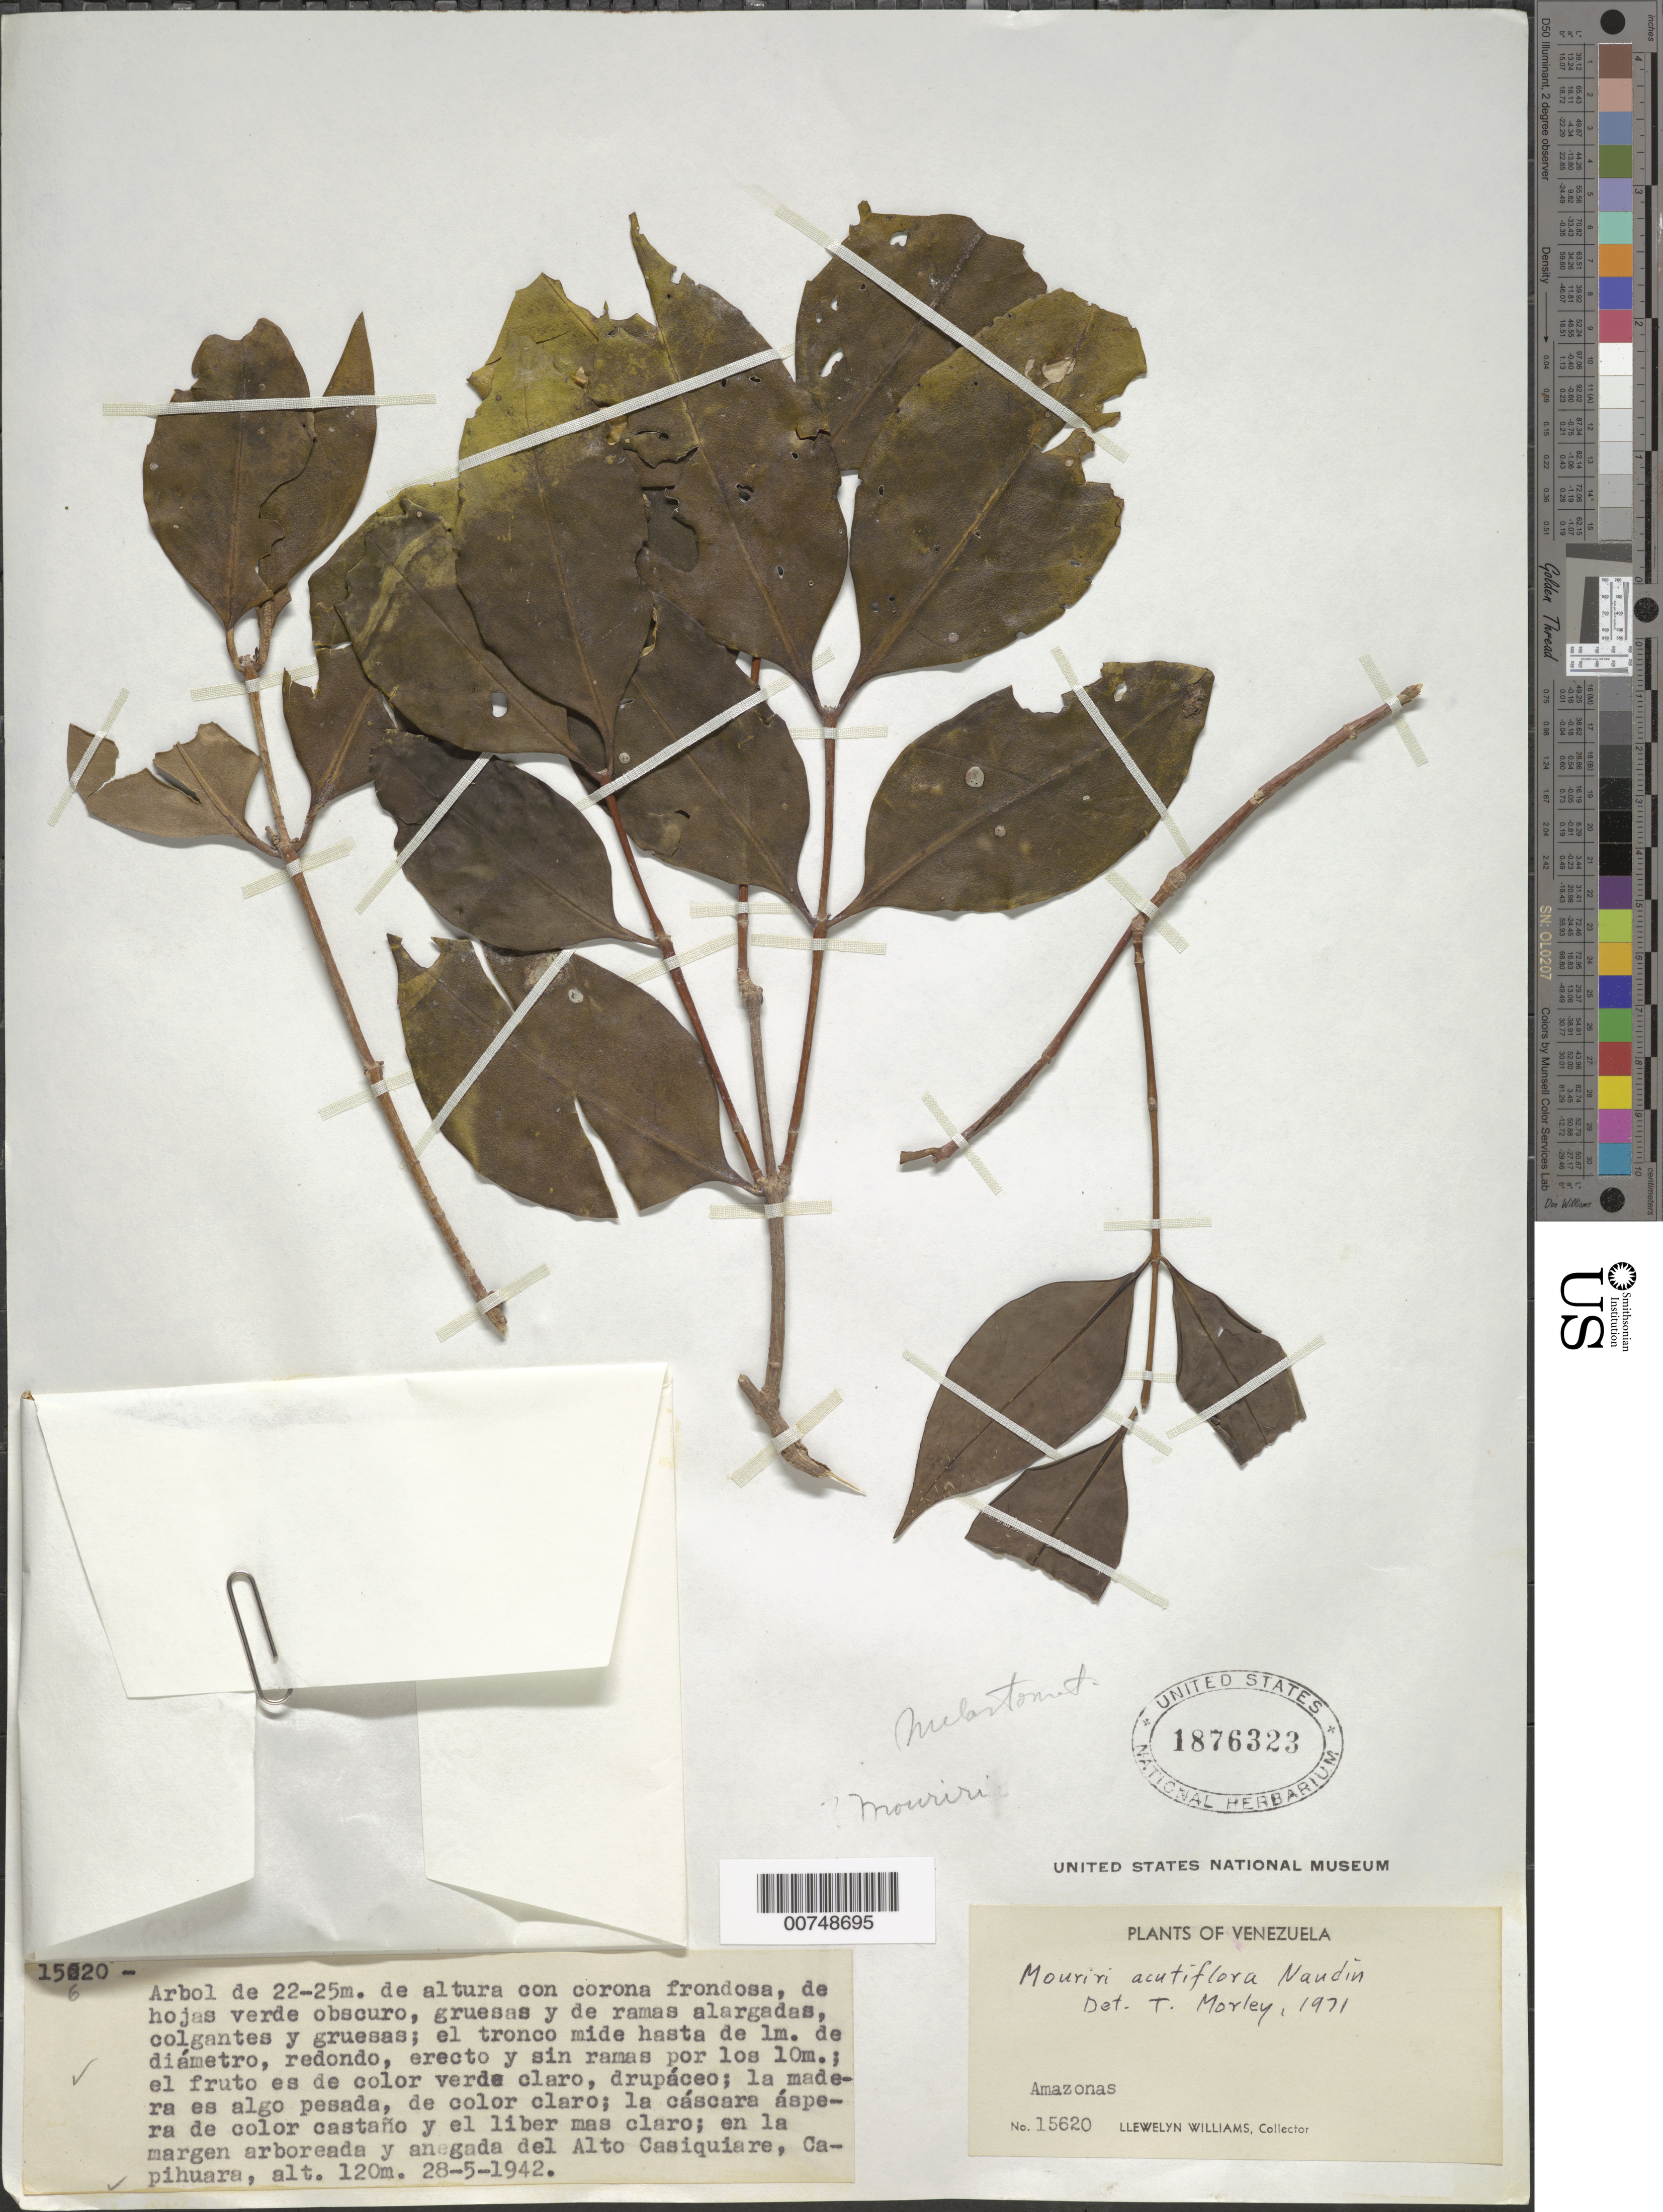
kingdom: Plantae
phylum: Tracheophyta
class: Magnoliopsida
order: Myrtales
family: Melastomataceae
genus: Mouriri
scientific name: Mouriri acutiflora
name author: Naudin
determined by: Morley, T.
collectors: Ll. Williams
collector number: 15620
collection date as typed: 28-May-42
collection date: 1942-05-28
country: Venezuela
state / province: Amazonas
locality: Capihuara, Alto Casiquiare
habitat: Margenes anegads y arboradas del alto Casiquiare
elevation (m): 120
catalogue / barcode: US 1876323